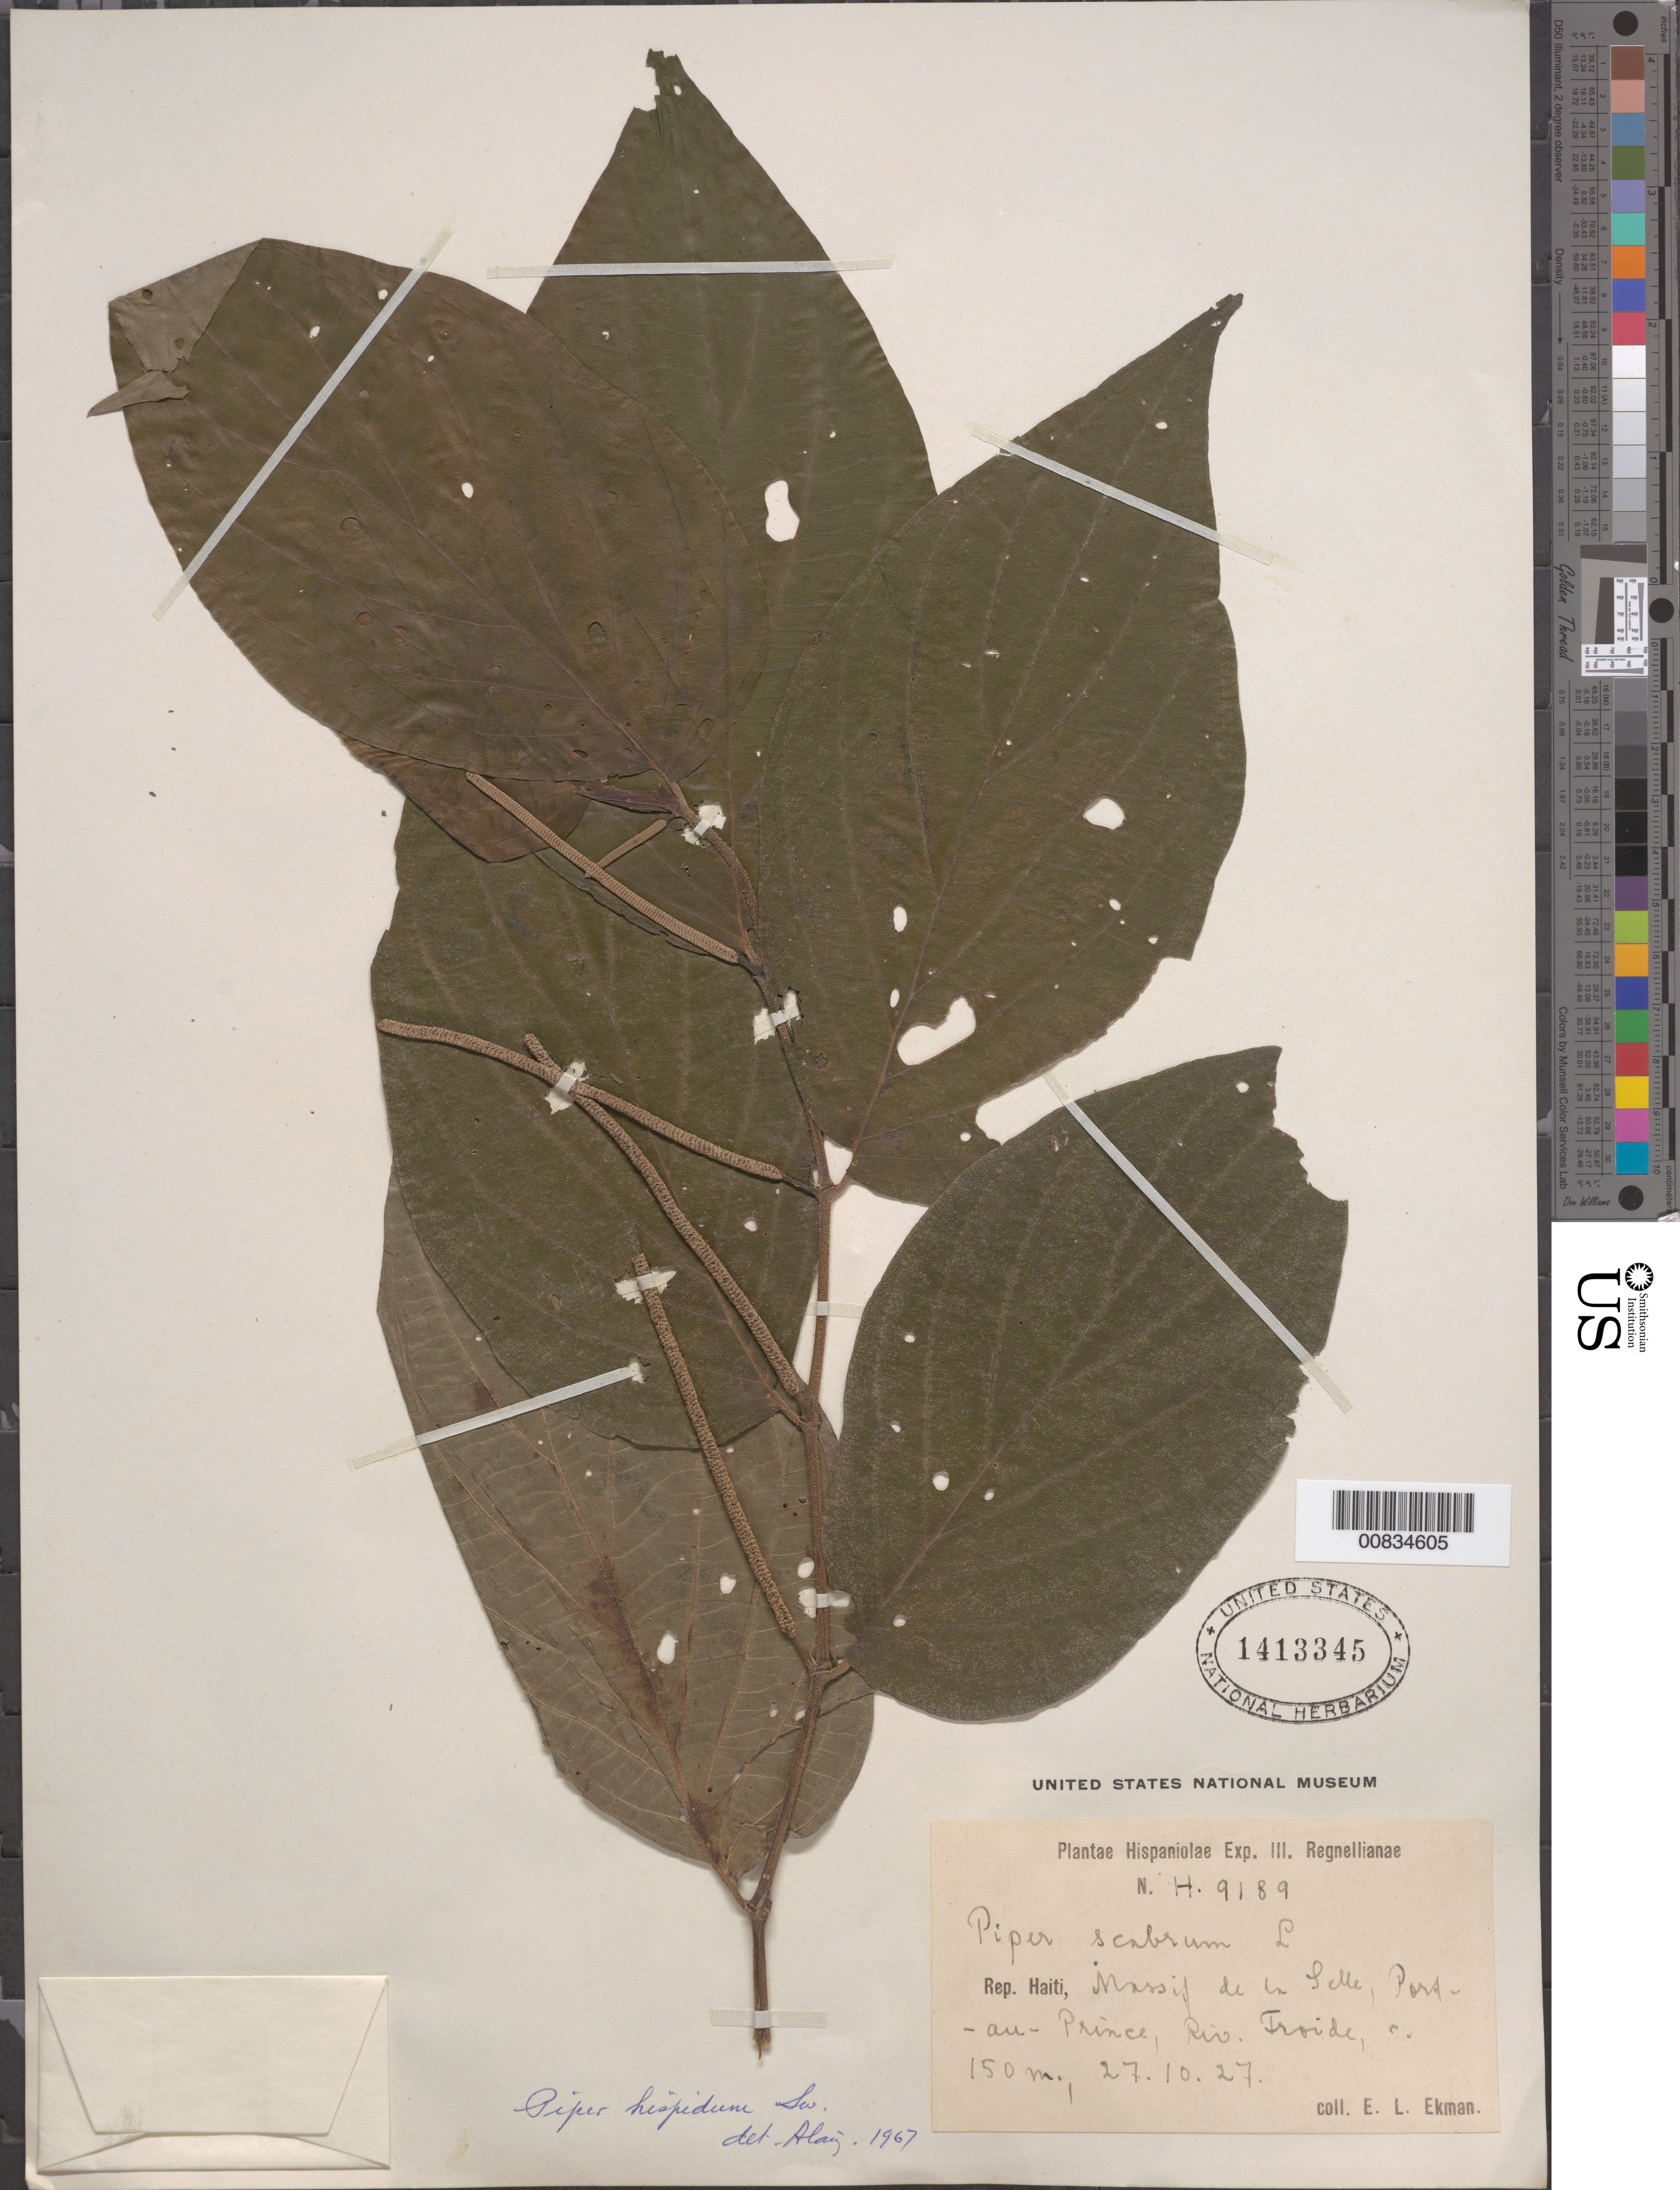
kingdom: Plantae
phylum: Tracheophyta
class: Magnoliopsida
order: Piperales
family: Piperaceae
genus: Piper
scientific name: Piper hispidum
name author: Sw.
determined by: Liogier, Alain H.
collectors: E. L. Ekman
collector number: H 9189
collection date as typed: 27 Oct 1927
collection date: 1927-10-27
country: Haiti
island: Hispaniola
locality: Massif de la Selle, Port-au-Prince, Riv. Froide.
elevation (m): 150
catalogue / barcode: US 1413345